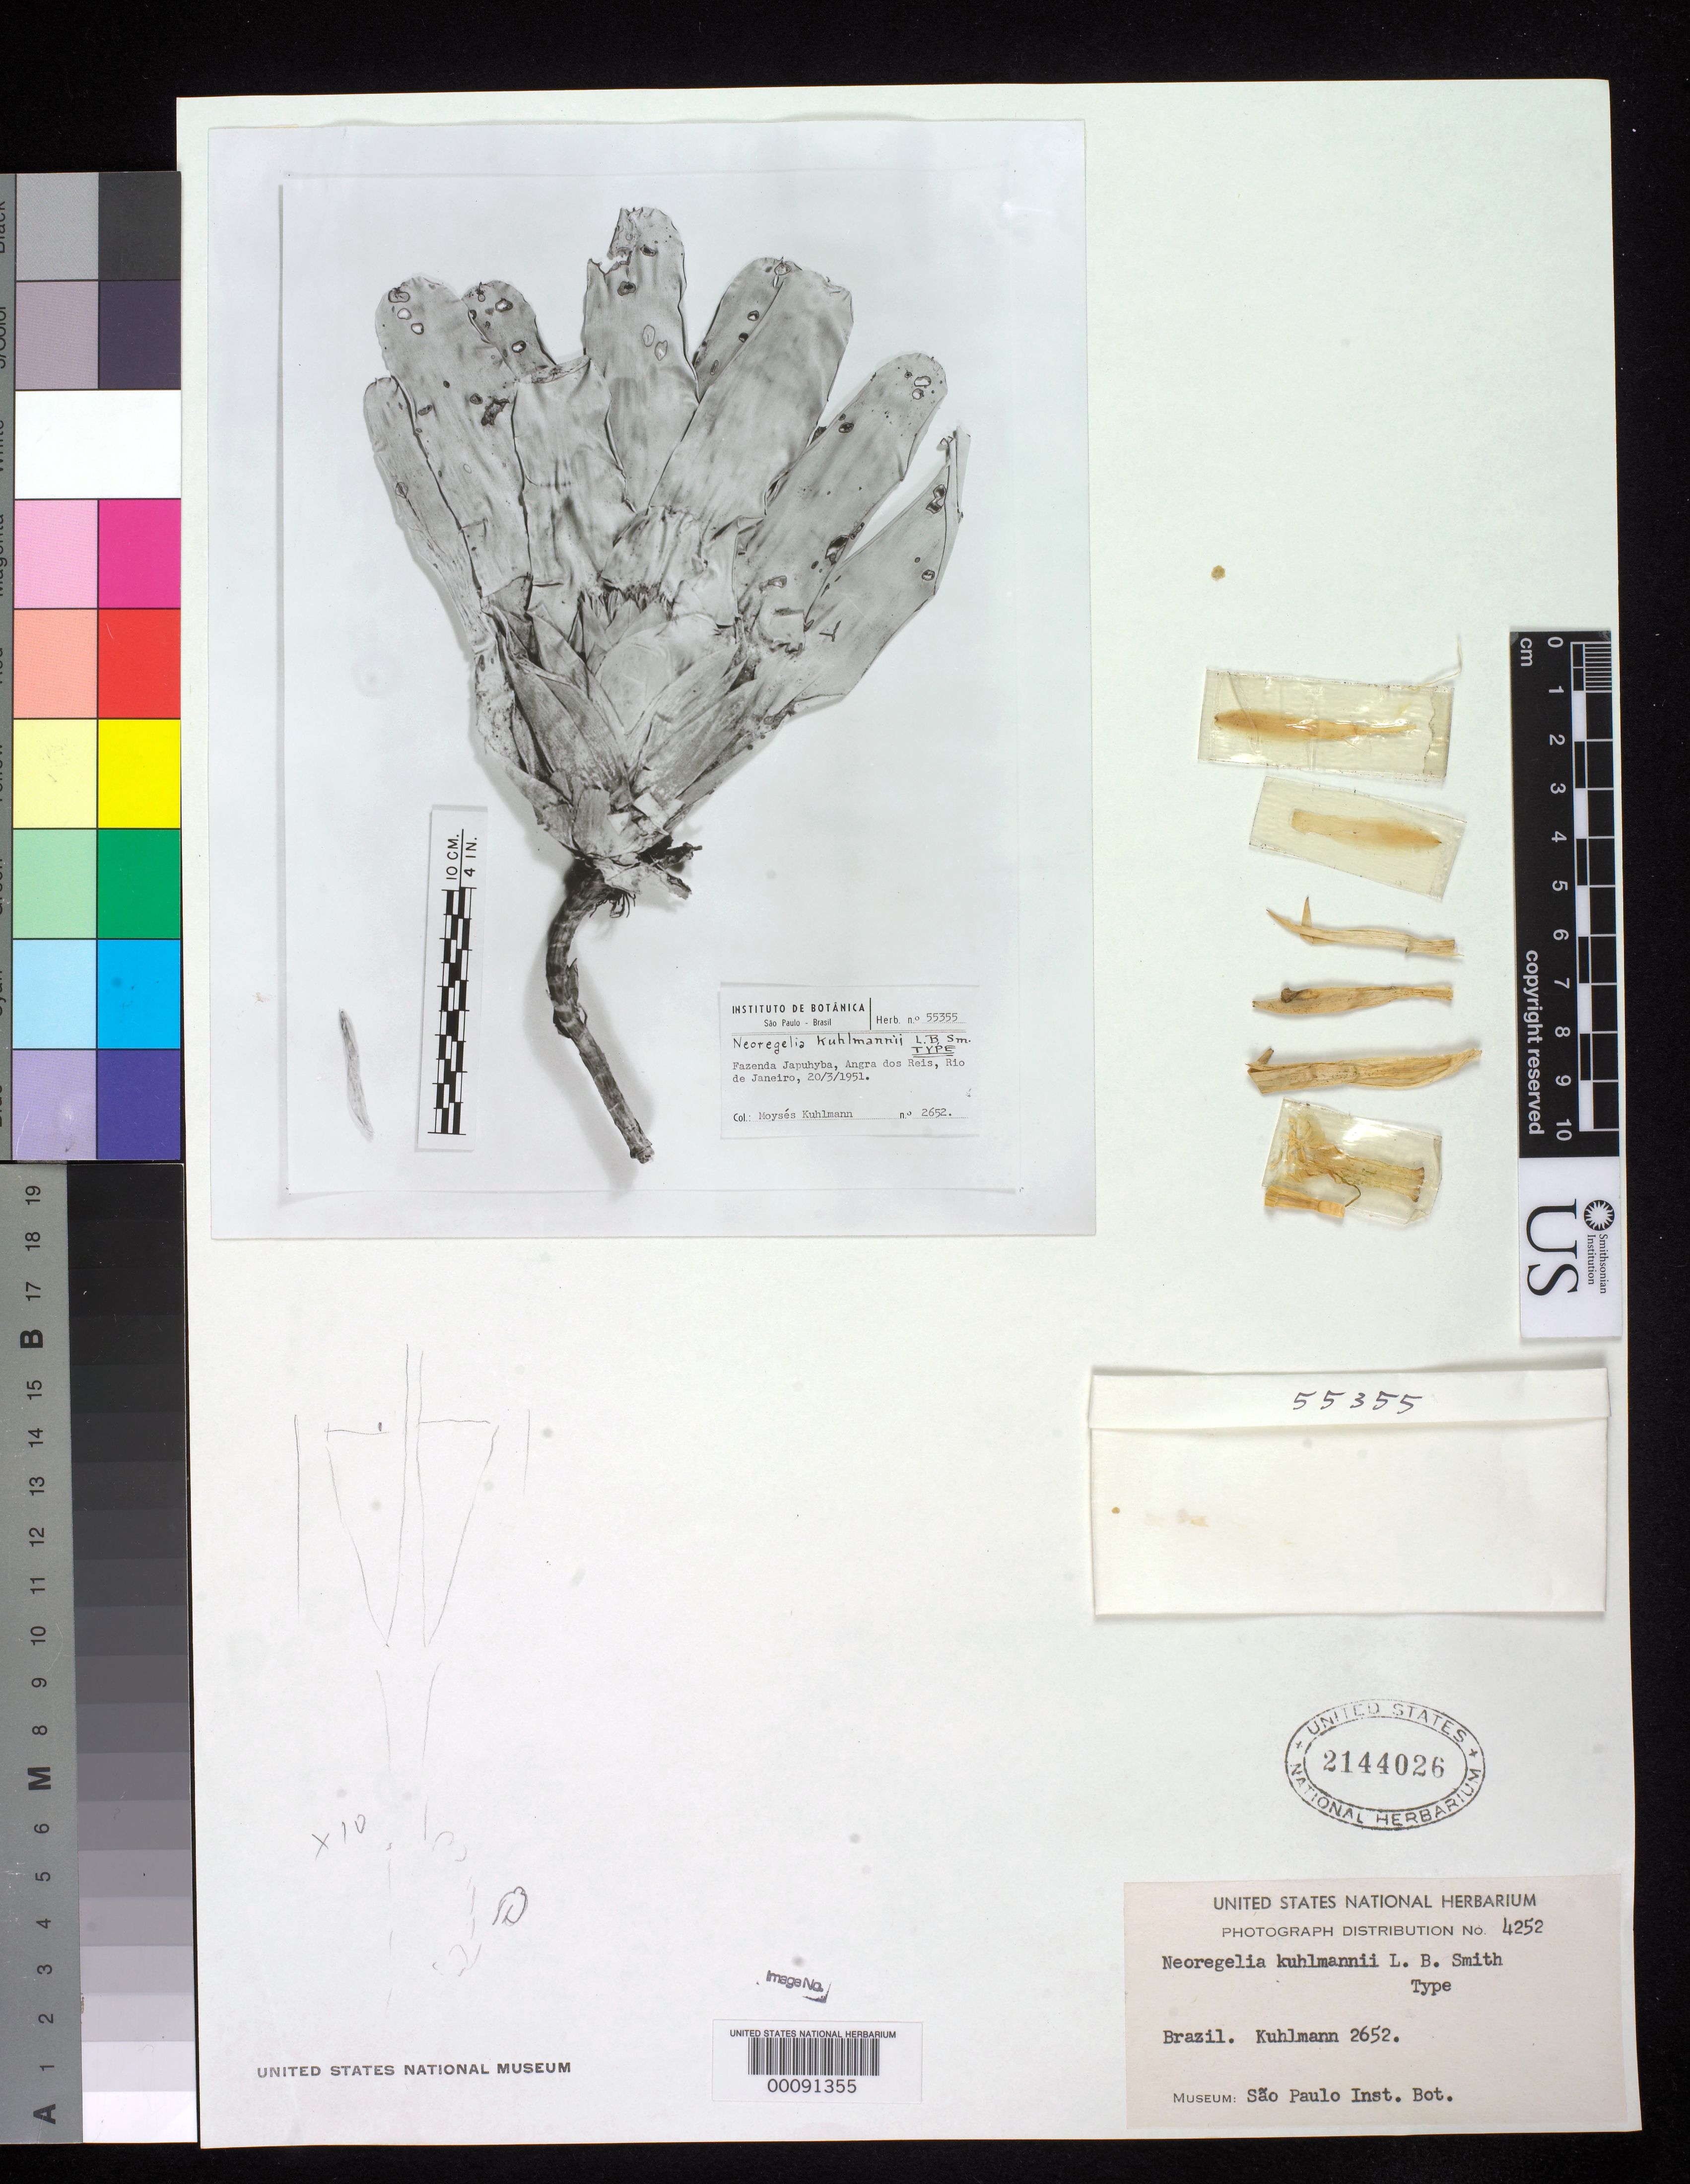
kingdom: Plantae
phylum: Tracheophyta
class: Liliopsida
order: Poales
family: Bromeliaceae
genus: Neoregelia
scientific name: Neoregelia kuhlmannii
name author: L.B. Sm.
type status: Type Fragment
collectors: M. Kuhlmann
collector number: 2652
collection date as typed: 20 Mar 1951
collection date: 1951-03-20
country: Brazil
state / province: Rio de Janeiro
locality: Fazenda Japuhyba, Angra dos Reis.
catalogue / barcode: US 2144026